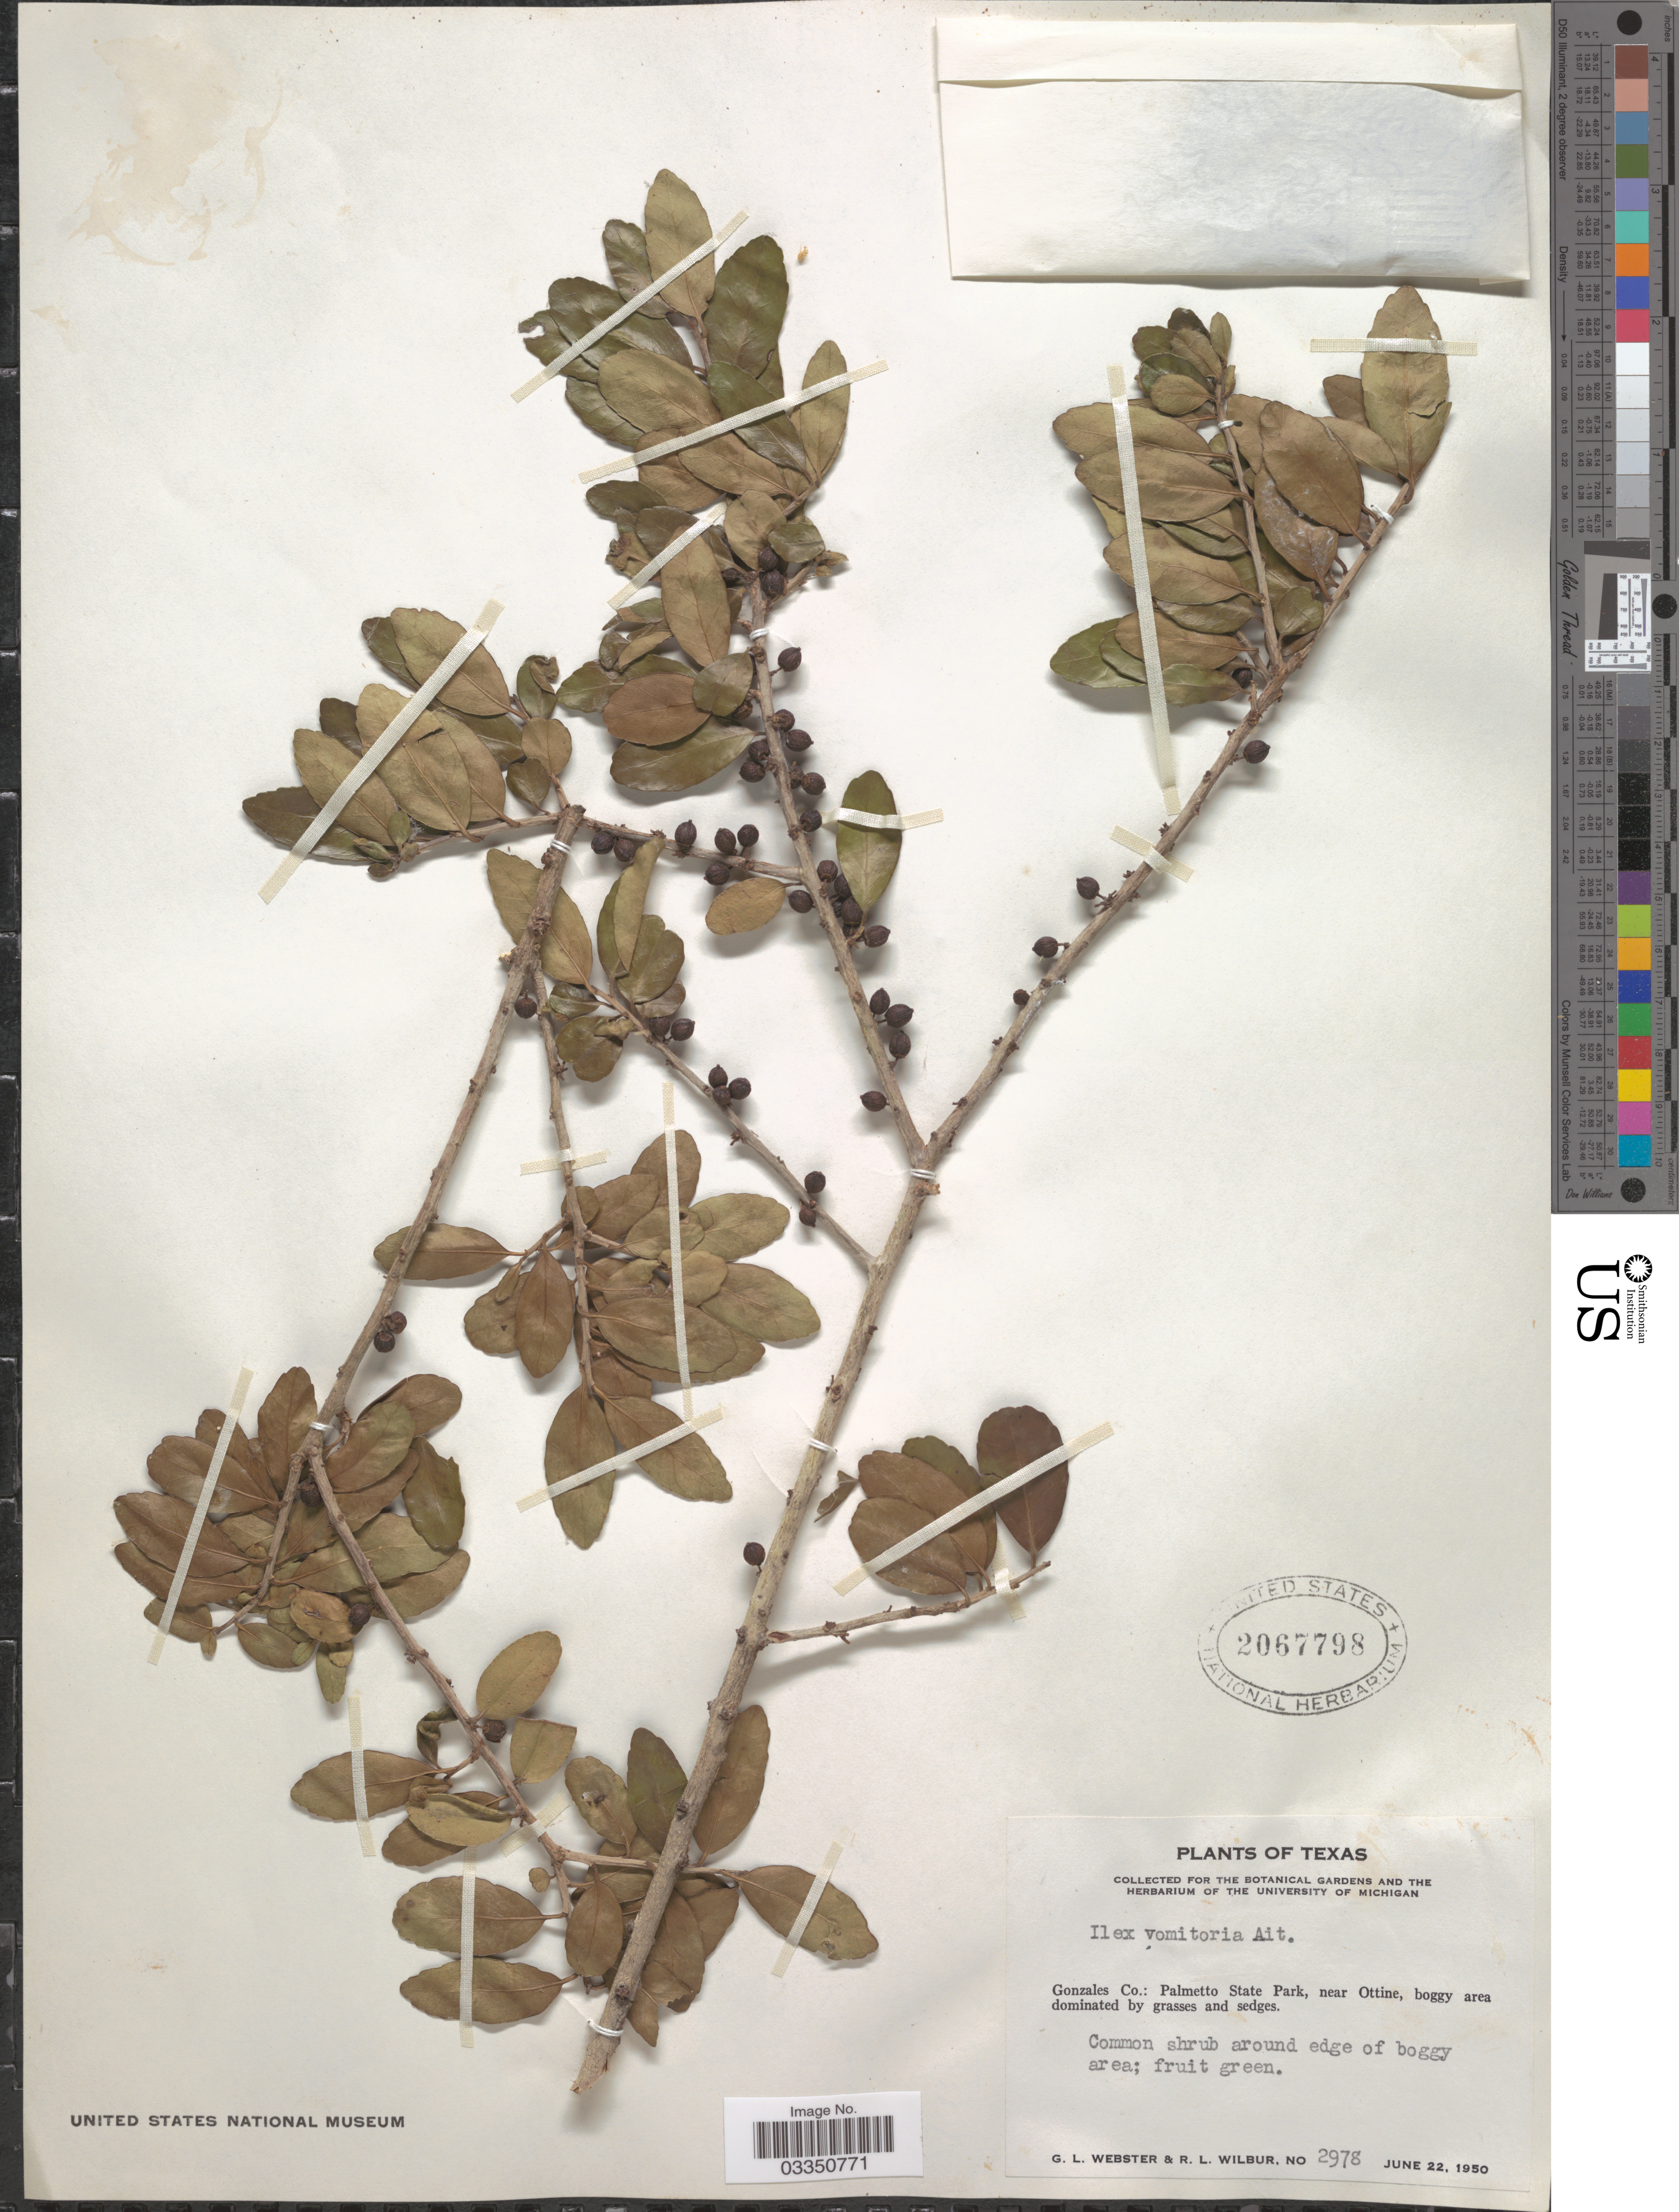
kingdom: Plantae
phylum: Tracheophyta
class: Magnoliopsida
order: Aquifoliales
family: Aquifoliaceae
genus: Ilex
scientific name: Ilex vomitoria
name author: Aiton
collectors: G. L. Webster & R. L. Wilbur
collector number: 2978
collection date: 1950-06-22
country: United States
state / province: Texas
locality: Gonzales Co.: Palmetto State Park, near Ottine.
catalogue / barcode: US 2067798